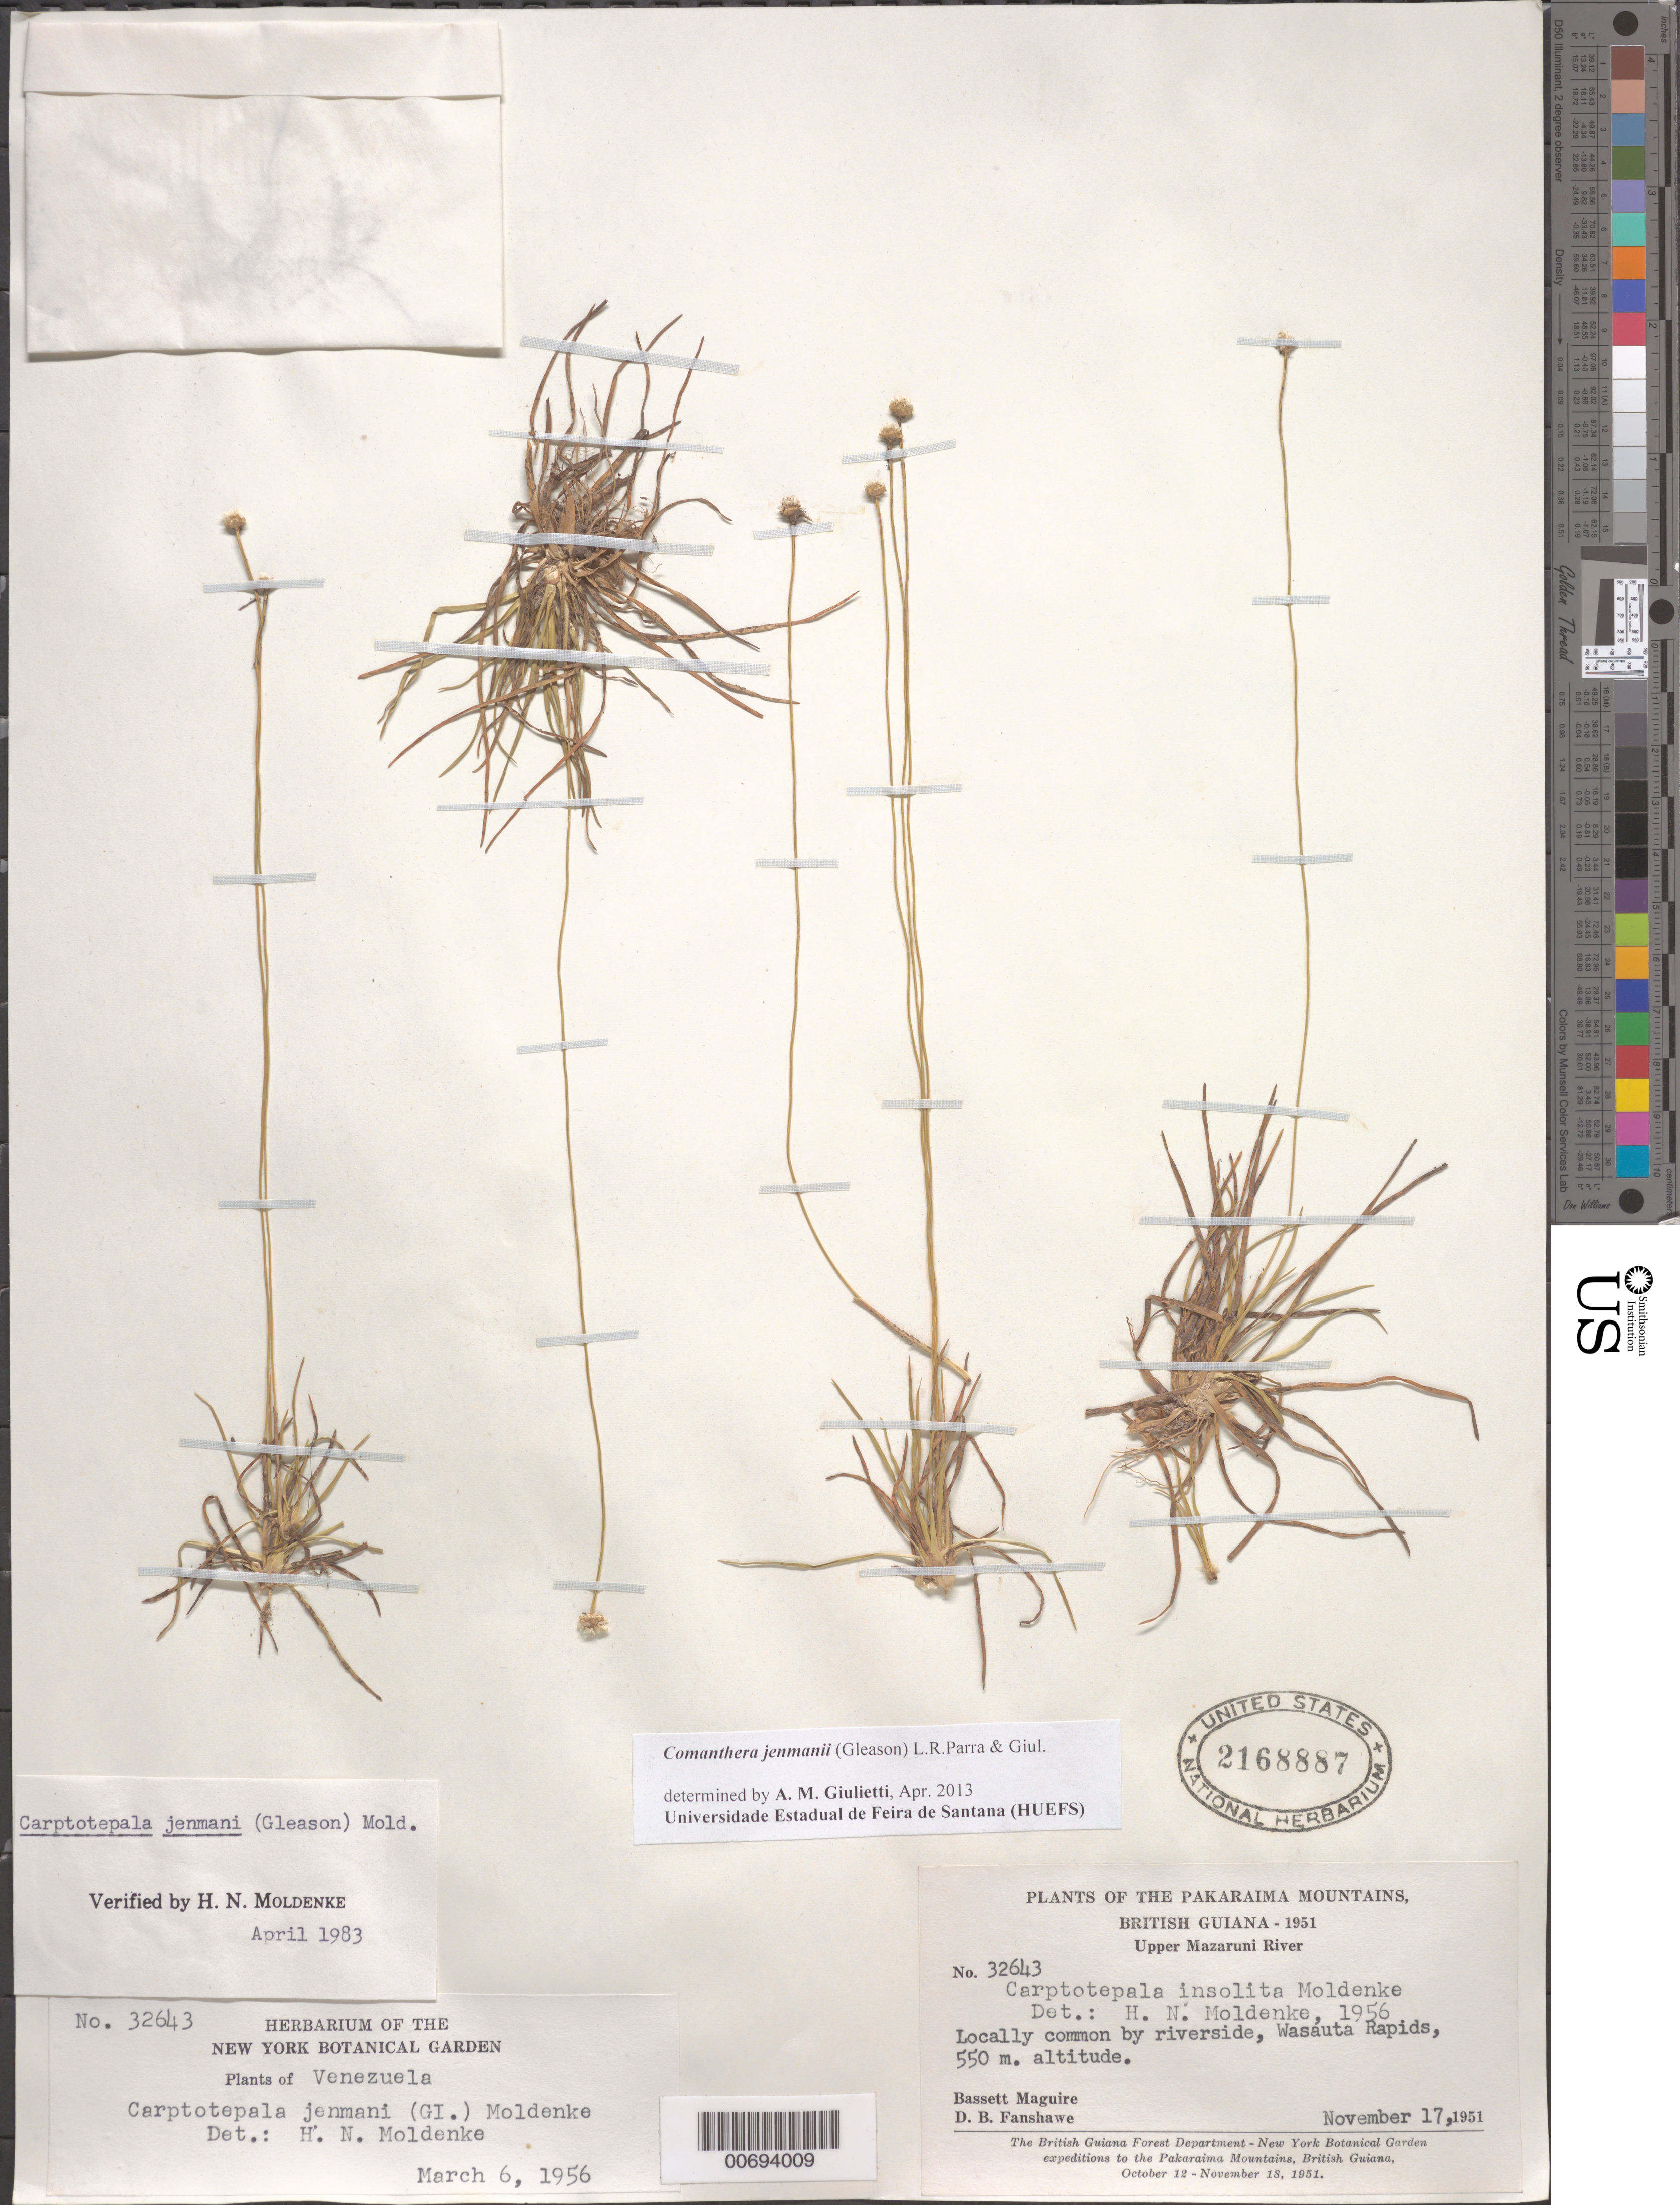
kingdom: Plantae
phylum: Tracheophyta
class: Liliopsida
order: Poales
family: Eriocaulaceae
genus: Comanthera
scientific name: Comanthera jenmanii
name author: (Gleason) L.R. Parra & Giul.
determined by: Moldenke, H. N.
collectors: B. Maguire & D. B. Fanshawe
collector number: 32643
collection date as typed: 17-Nov-51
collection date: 1951-11-17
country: Guyana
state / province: Cuyuni-Mazaruni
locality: Kataima, upper Mazaruni River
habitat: Riverside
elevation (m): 550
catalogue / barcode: US 2168887